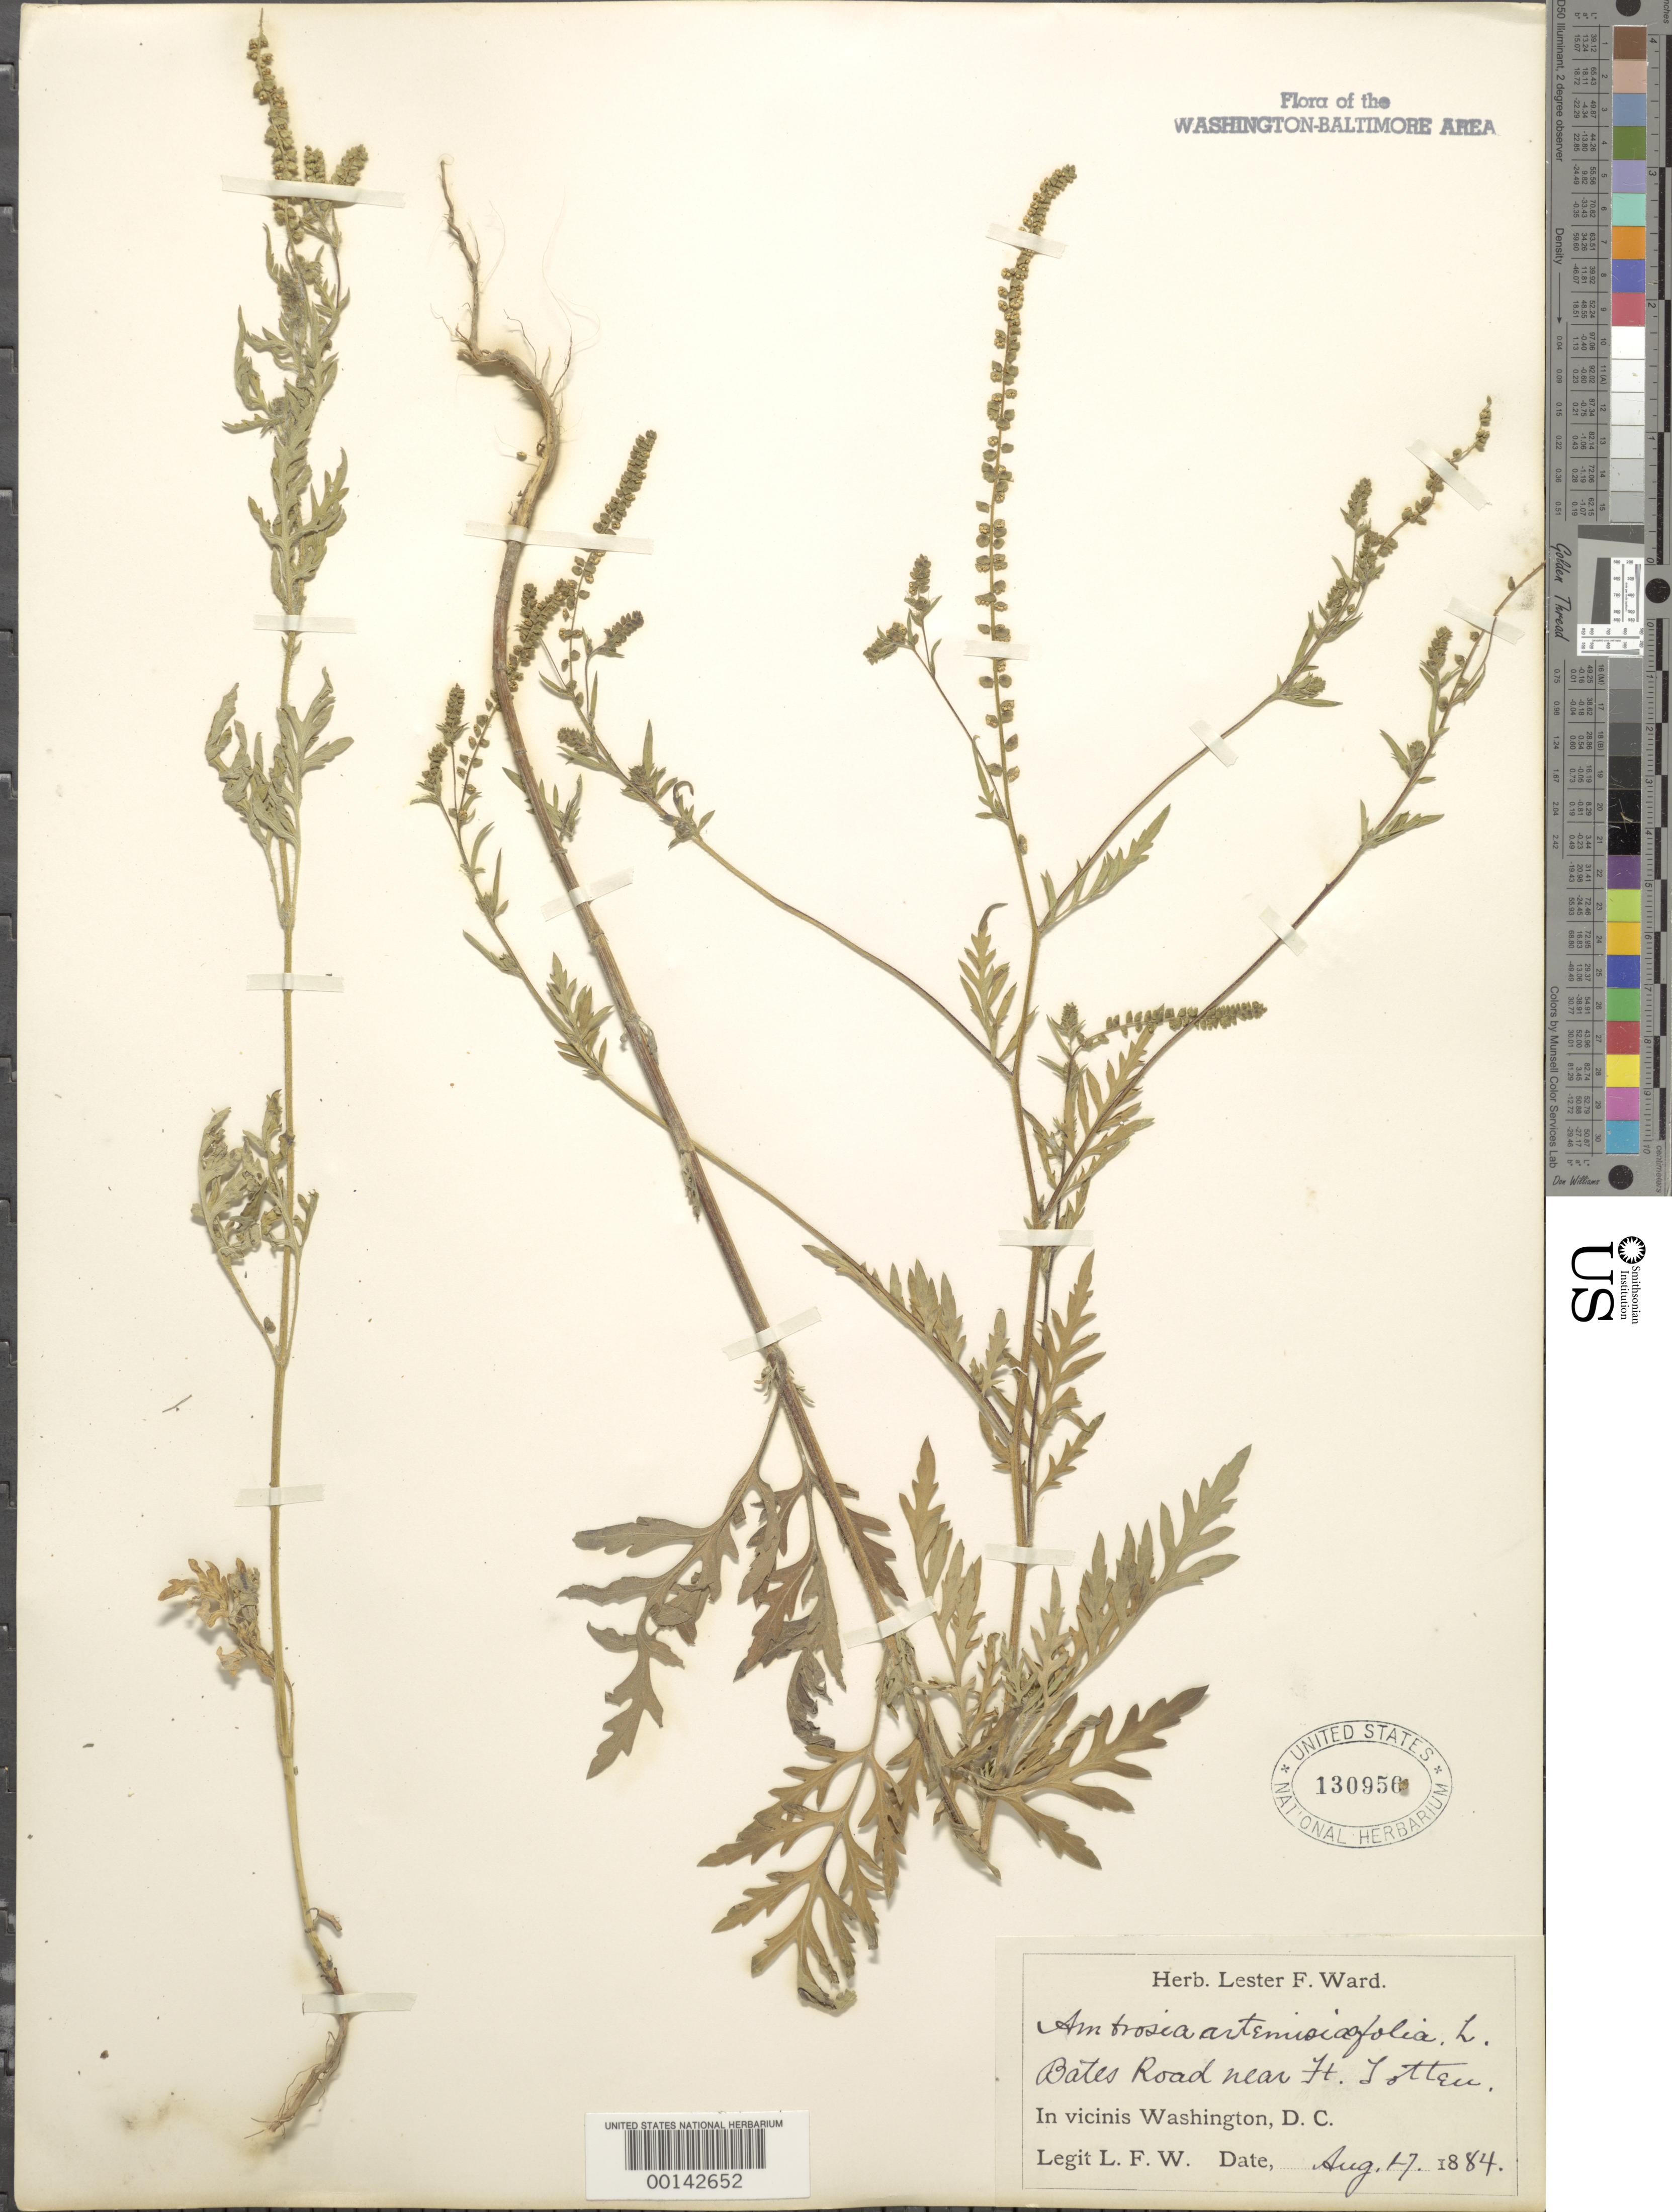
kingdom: Plantae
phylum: Tracheophyta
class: Magnoliopsida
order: Asterales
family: Asteraceae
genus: Ambrosia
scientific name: Ambrosia artemisiifolia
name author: L.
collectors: L. F. Ward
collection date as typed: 17 Aug 1884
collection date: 1884-08-17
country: United States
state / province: District of Columbia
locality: Baileys Road near Ft. Totten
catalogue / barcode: US 130956